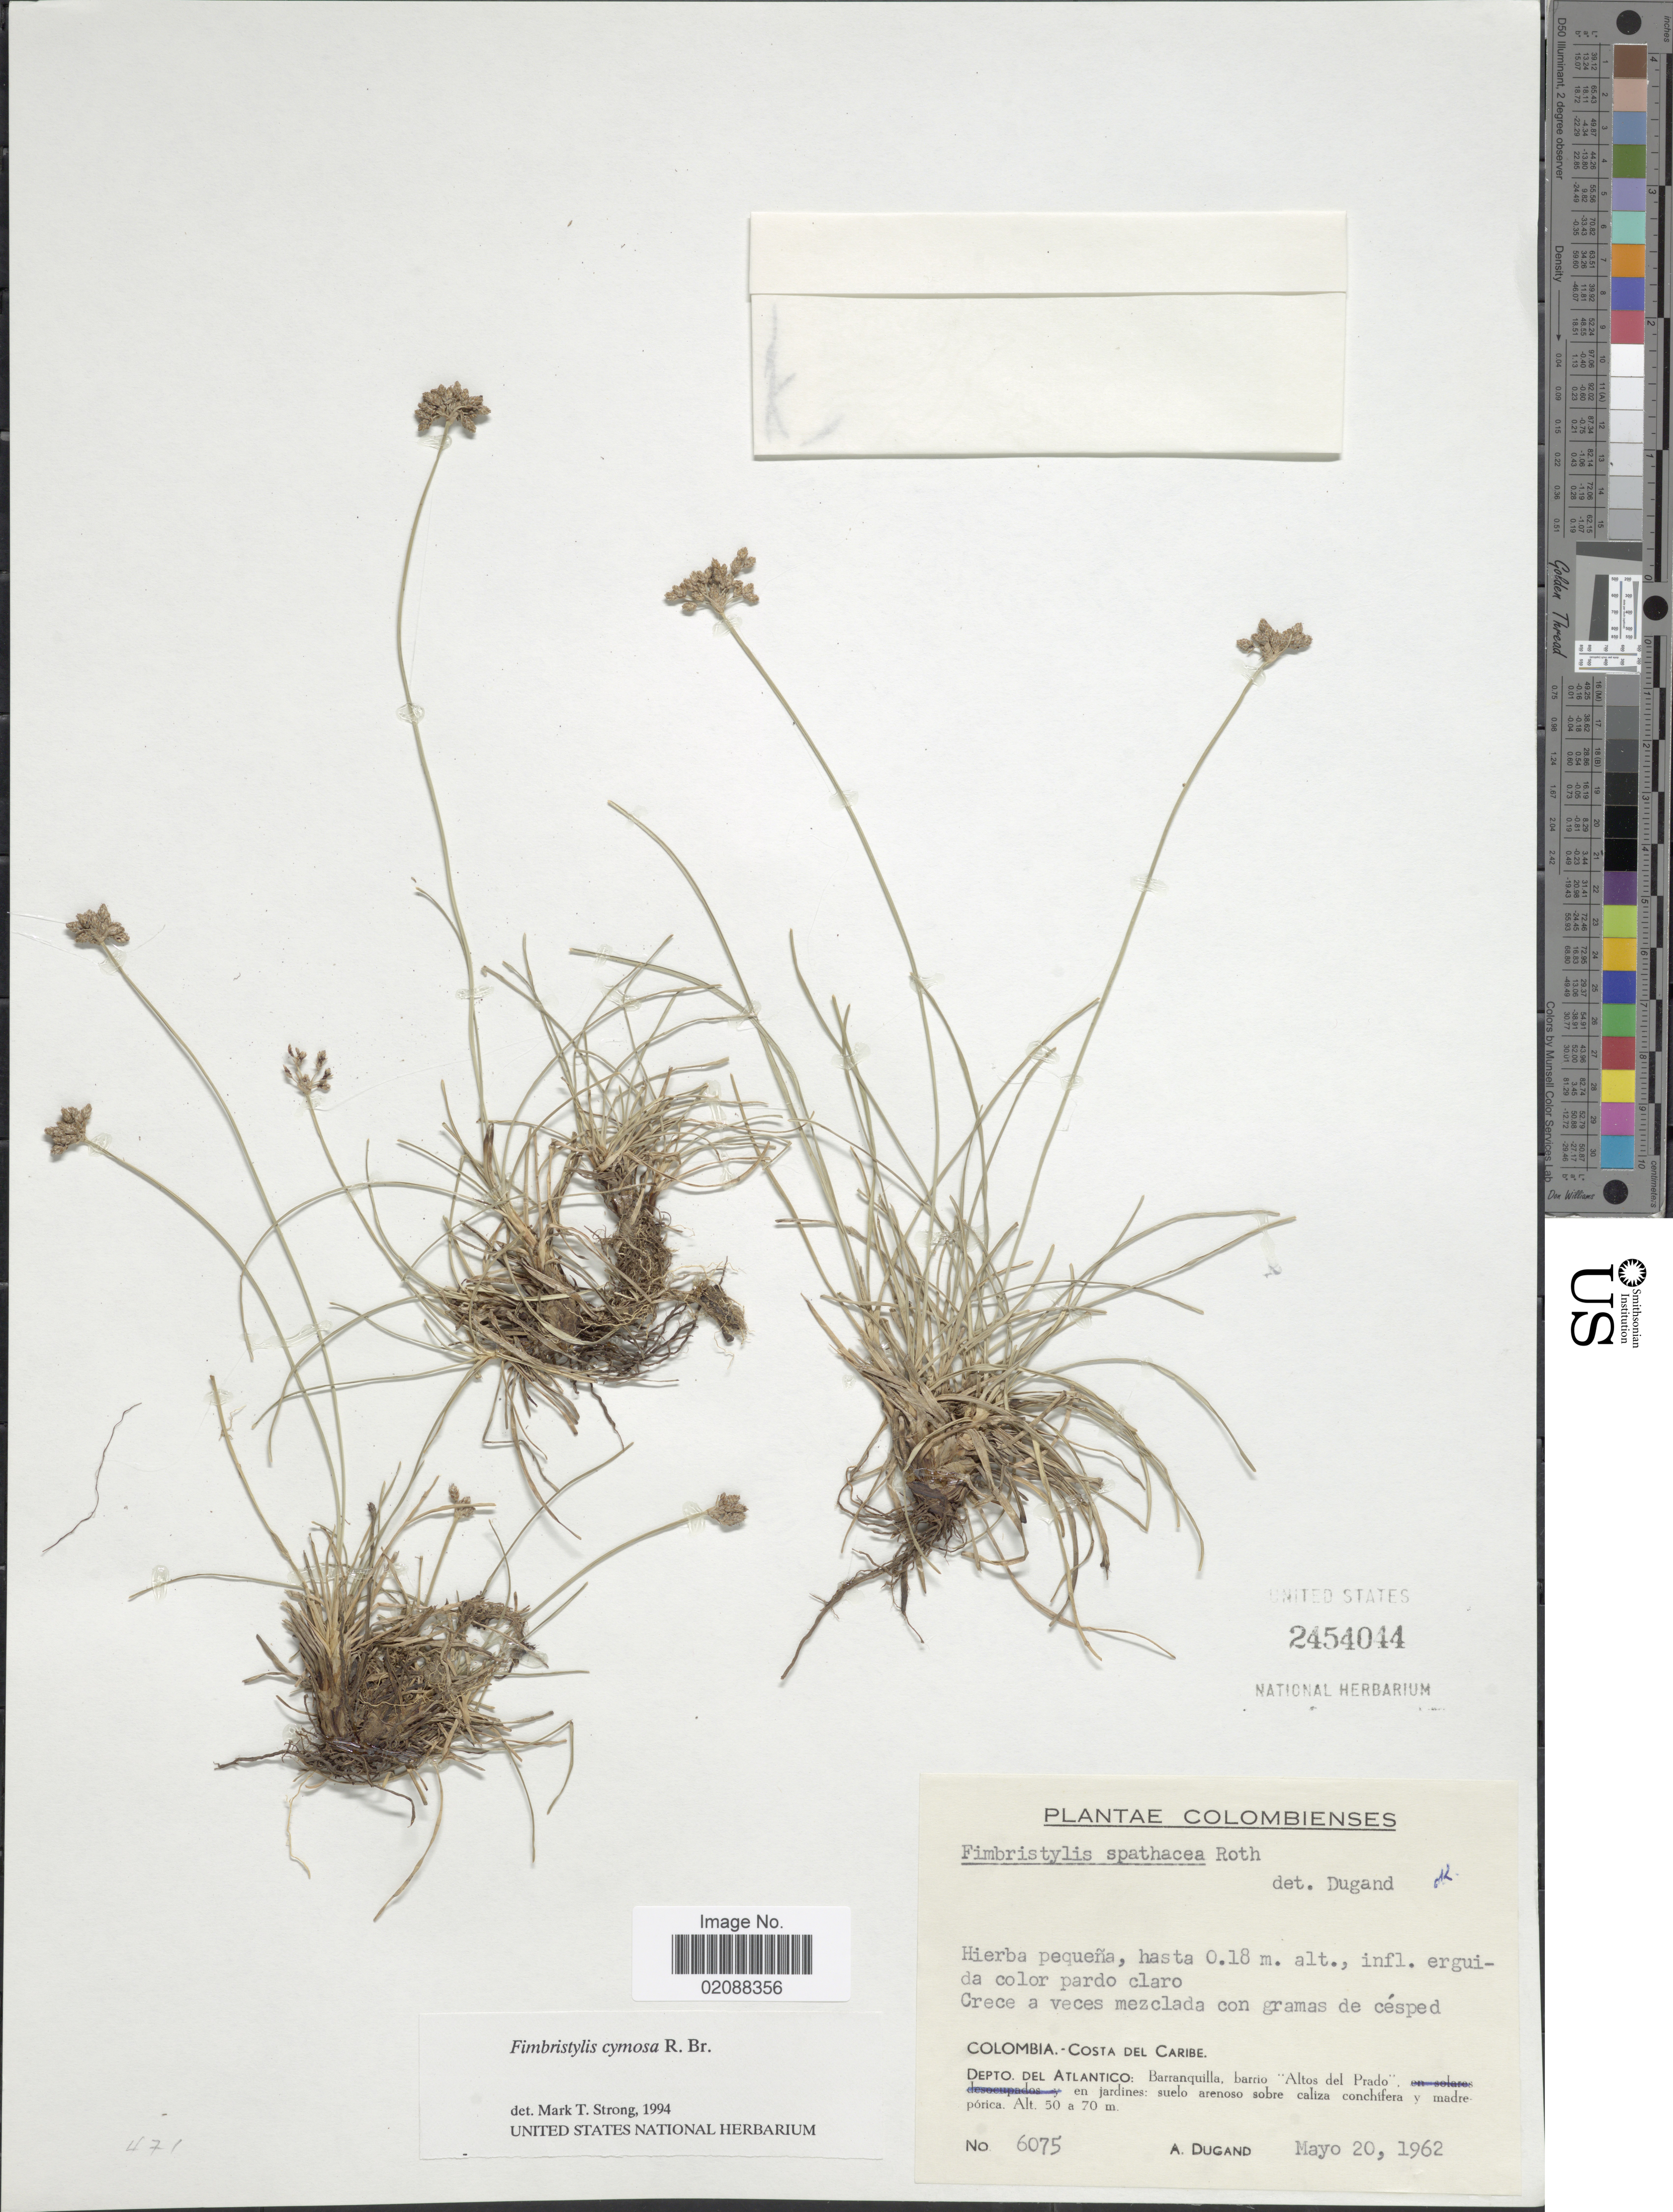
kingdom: Plantae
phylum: Tracheophyta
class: Liliopsida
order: Poales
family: Cyperaceae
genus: Fimbristylis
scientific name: Fimbristylis cymosa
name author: R. Br.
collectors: A. Dugand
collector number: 6075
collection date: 1962-05-20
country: Colombia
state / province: Atlántico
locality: Costa del Caribe, Barranquilla, barrio Altos del Prado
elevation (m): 50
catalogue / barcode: US 2454044